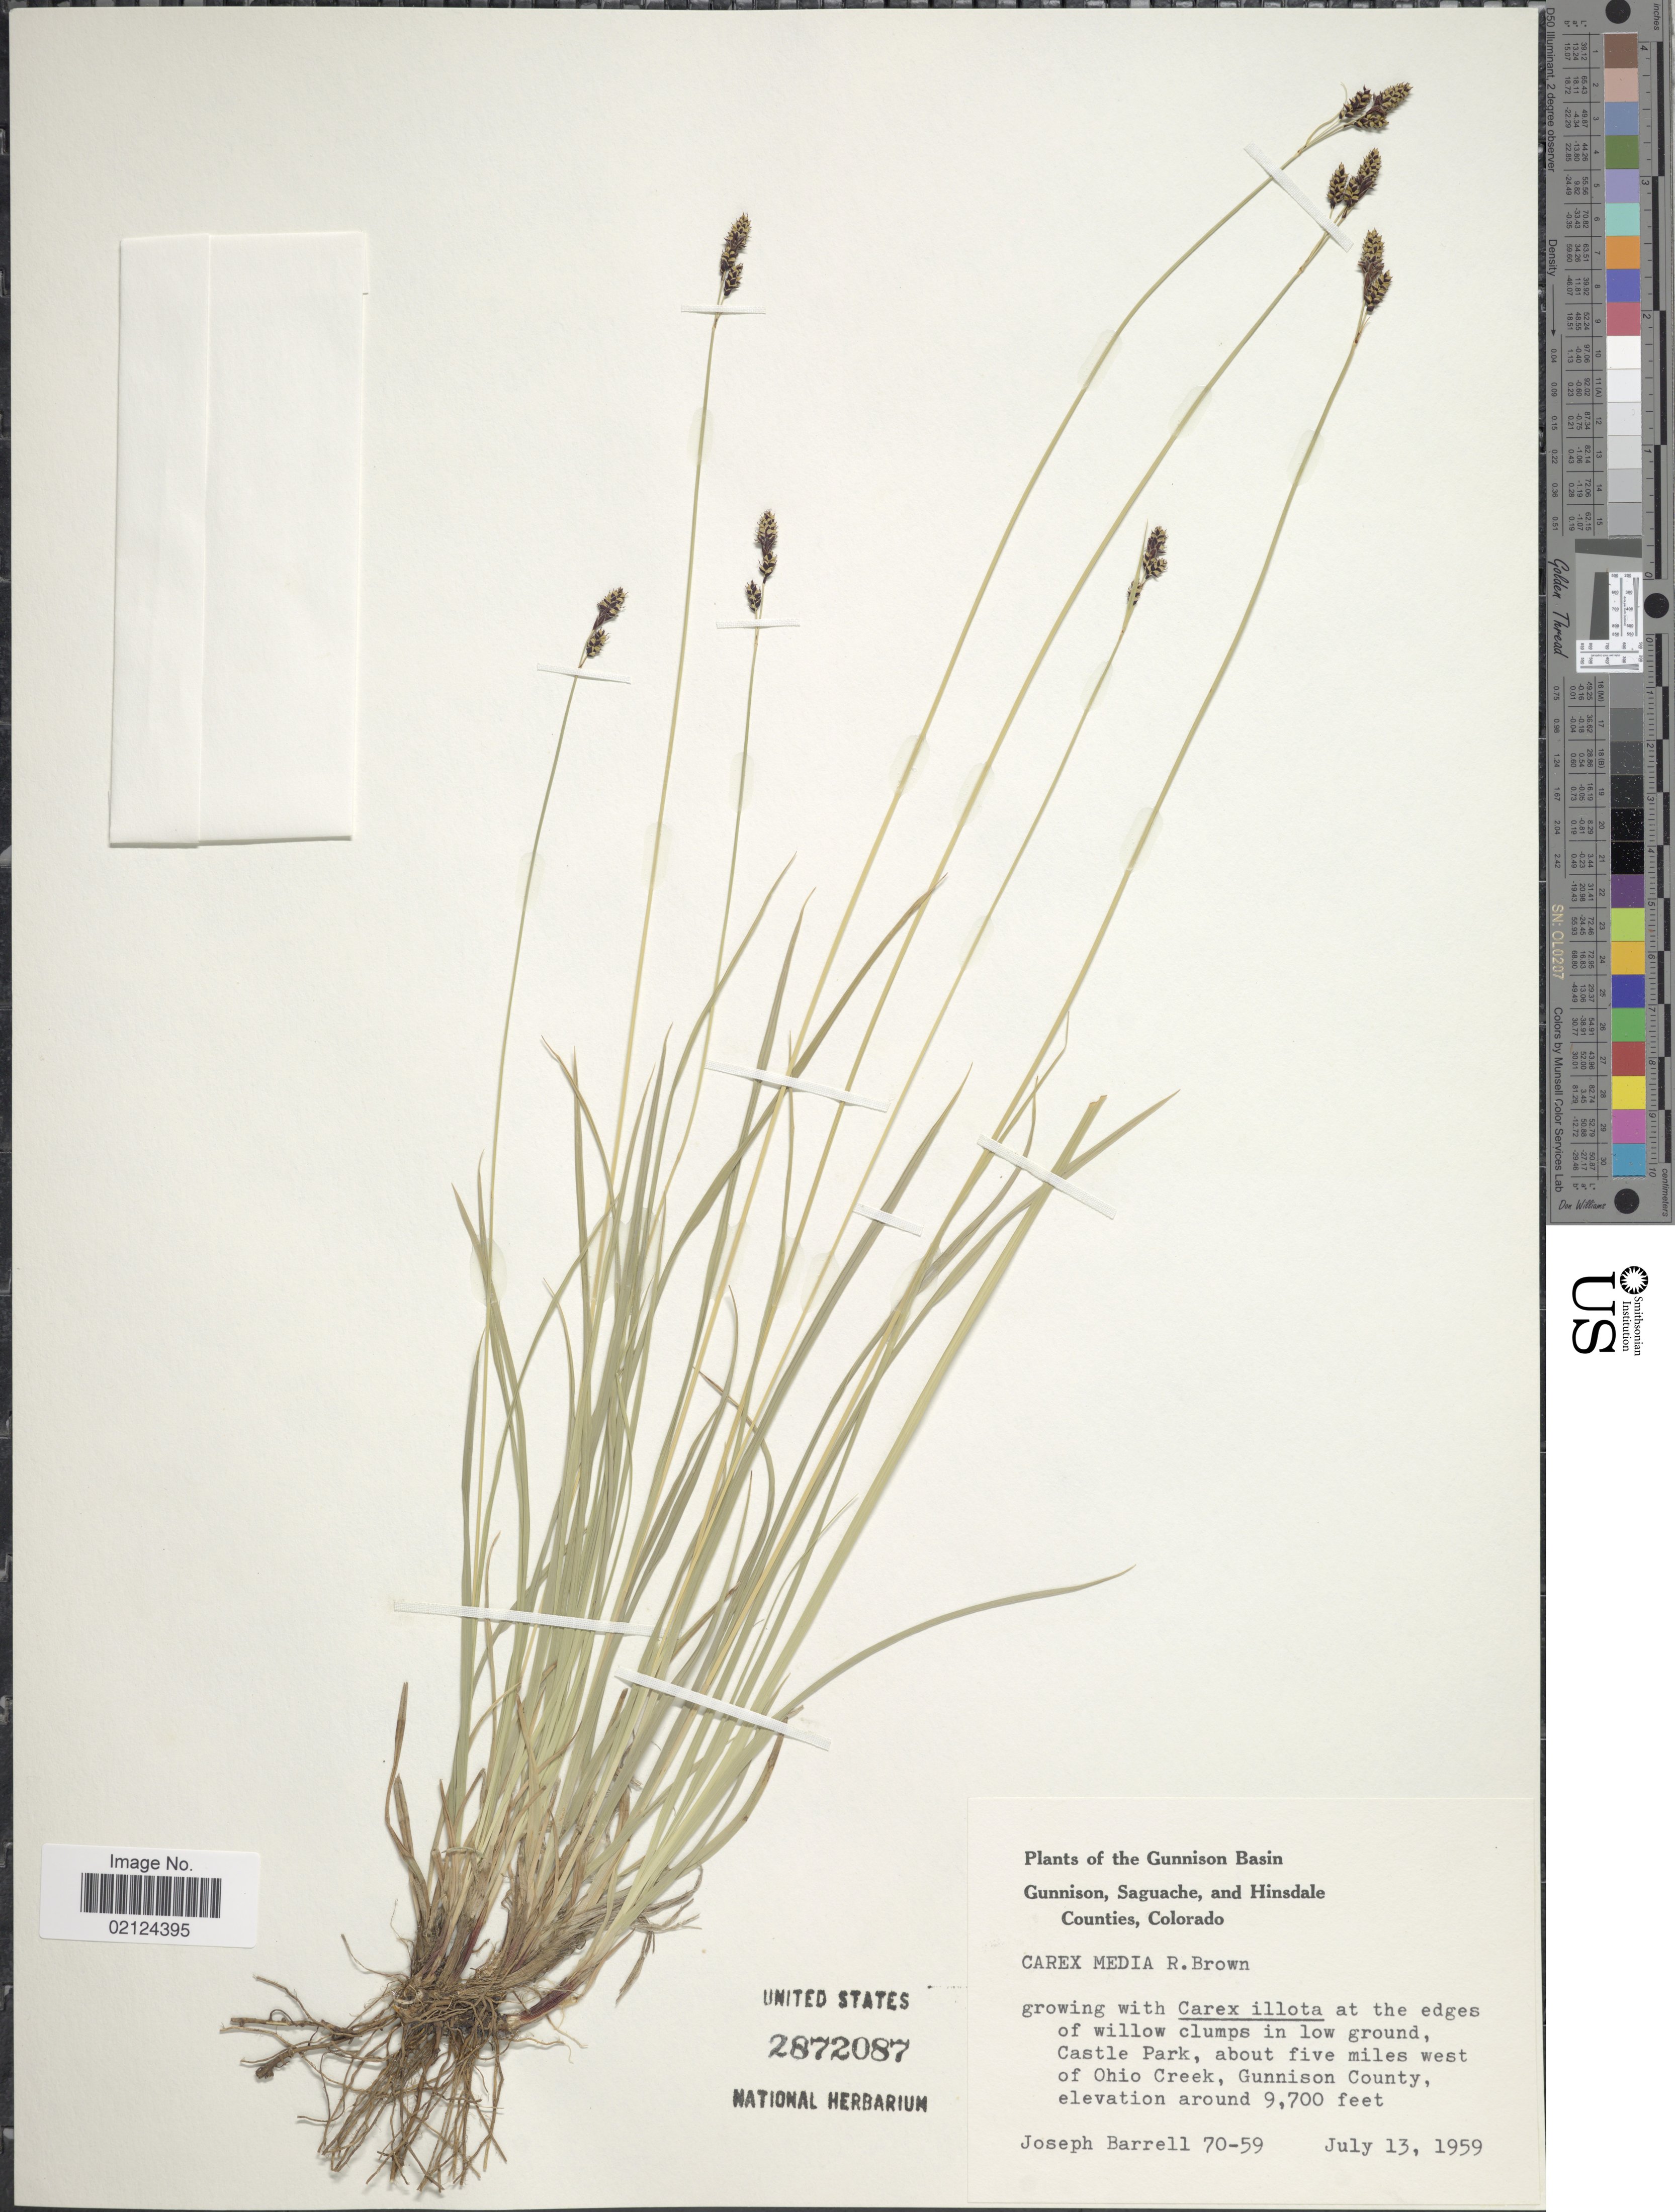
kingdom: Plantae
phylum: Tracheophyta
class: Liliopsida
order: Poales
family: Cyperaceae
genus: Carex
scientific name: Carex media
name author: R. Br.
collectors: J. Barrell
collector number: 70-59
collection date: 1959-07-13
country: United States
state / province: Colorado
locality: Gunnison Basin, Gunnison, Saguache, and Hinsdale Counties. Castle Park, about five miles west of Ohio Creek, Gunnison County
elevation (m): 2957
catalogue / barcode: US 2872087